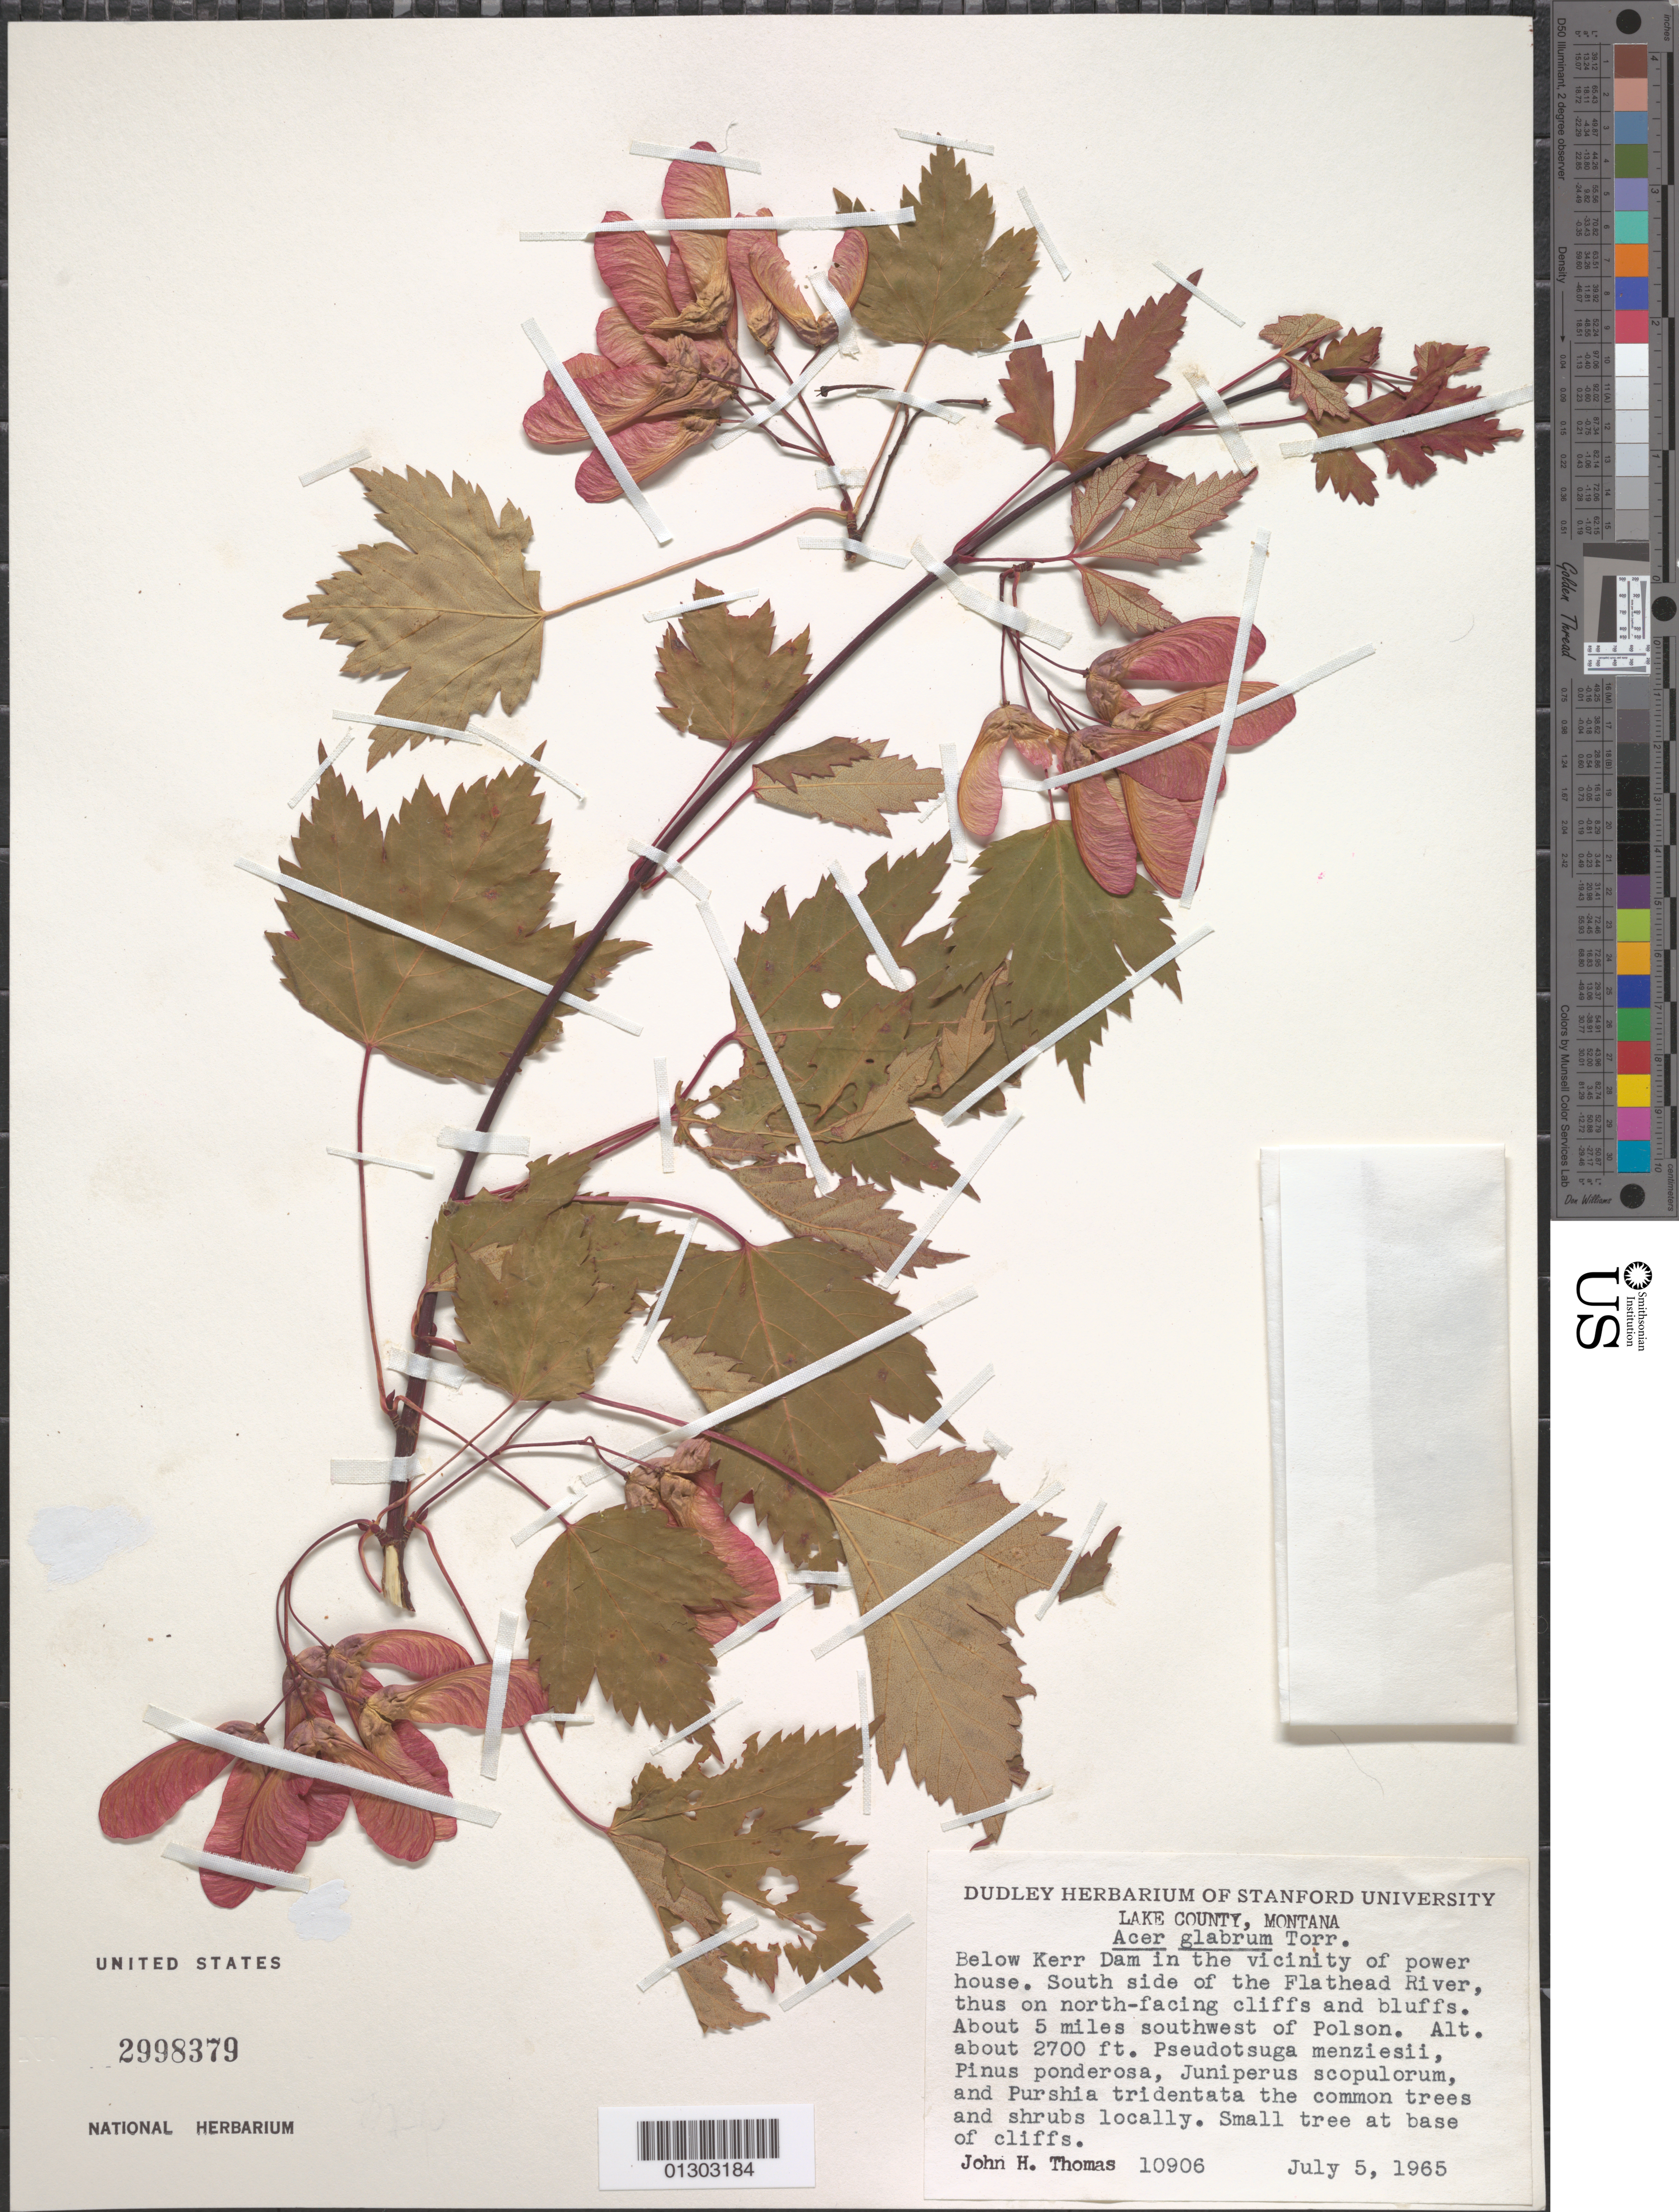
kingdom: Plantae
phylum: Tracheophyta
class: Magnoliopsida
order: Sapindales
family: Sapindaceae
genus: Acer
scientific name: Acer glabrum var. douglasii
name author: (Hook.) Dippel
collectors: J. H. Thomas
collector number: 10906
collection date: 1965-07-05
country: United States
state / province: Montana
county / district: Lake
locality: Lake County, below Kerr Dam in vicinity of power house; S side of Flathead River, on N-facing cliffs and bluffs; about 5 miles SW of Polson.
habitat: At base of cliffs. Pseudotsuga menziesii, Pinus ponderosa, Juniperus scopulorum and Purshia tridentata the common trees and shrubs locally.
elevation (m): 823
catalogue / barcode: US 2998379